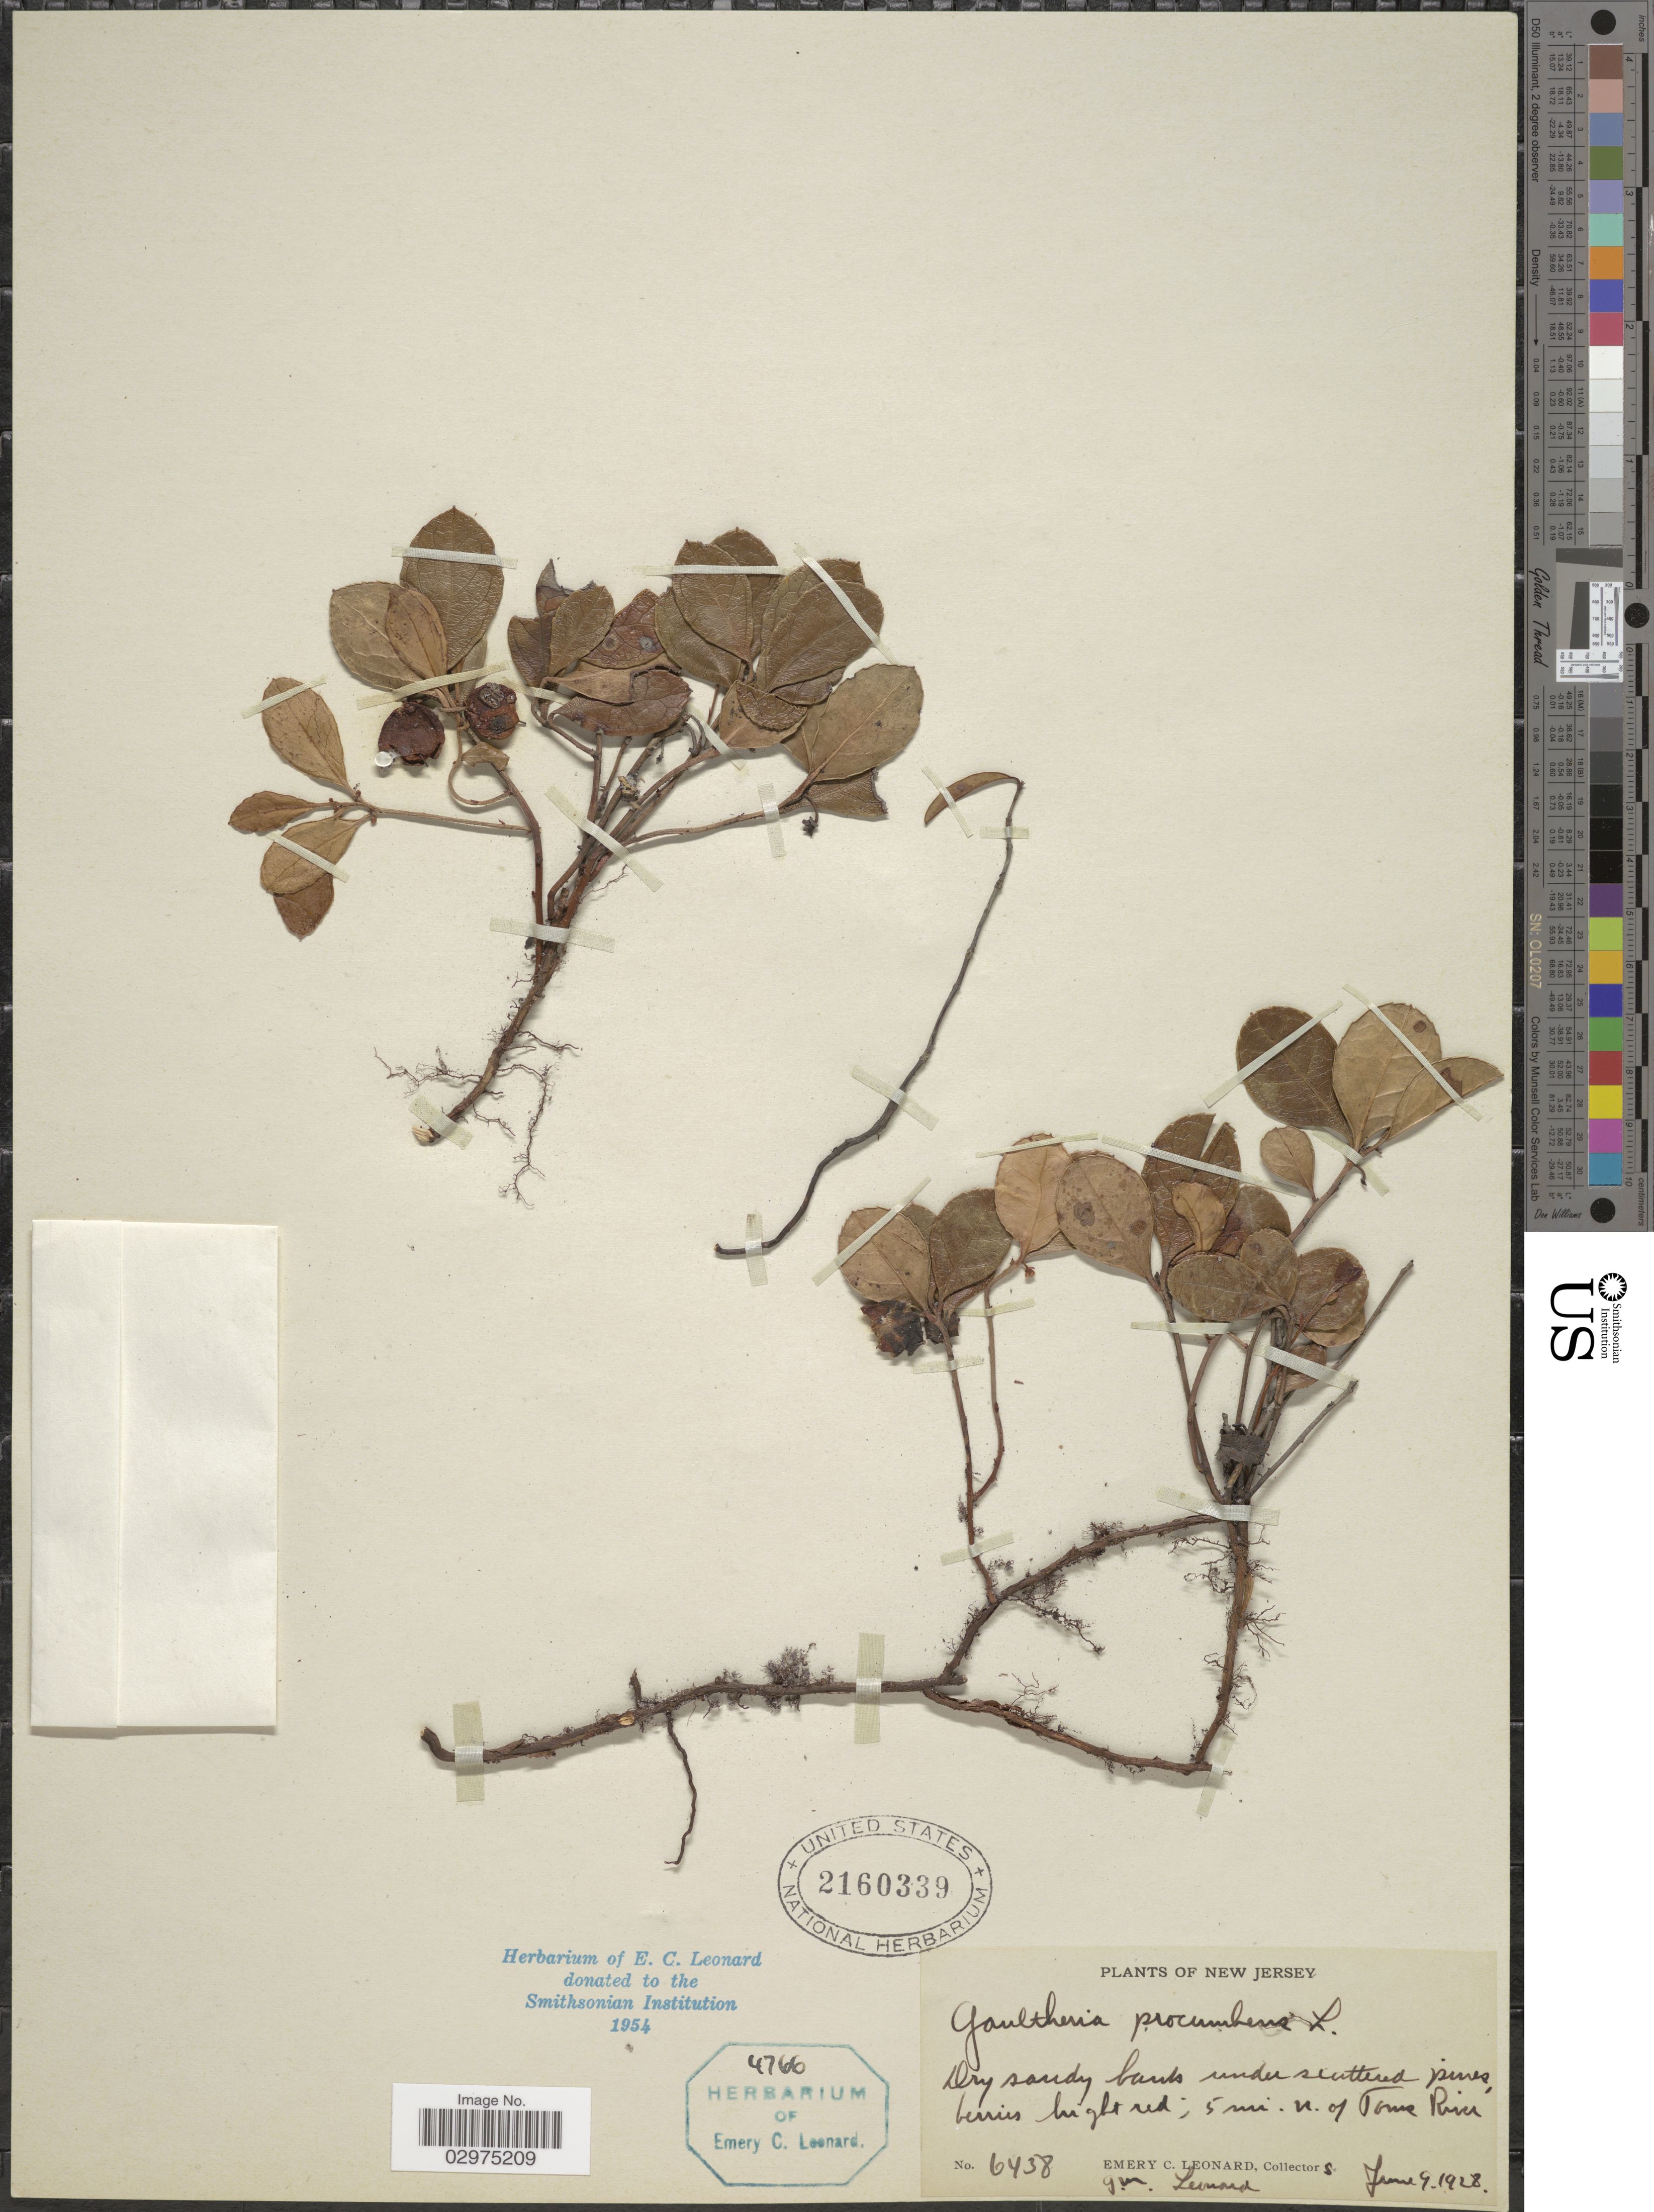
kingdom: Plantae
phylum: Tracheophyta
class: Magnoliopsida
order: Ericales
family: Ericaceae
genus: Gaultheria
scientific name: Gaultheria procumbens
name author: L.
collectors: E. C. Leonard & G. M. Leonard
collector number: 6438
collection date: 1928-06-09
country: United States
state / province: New Jersey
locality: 5 mi. N. of Toms River.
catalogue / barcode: US 2160339